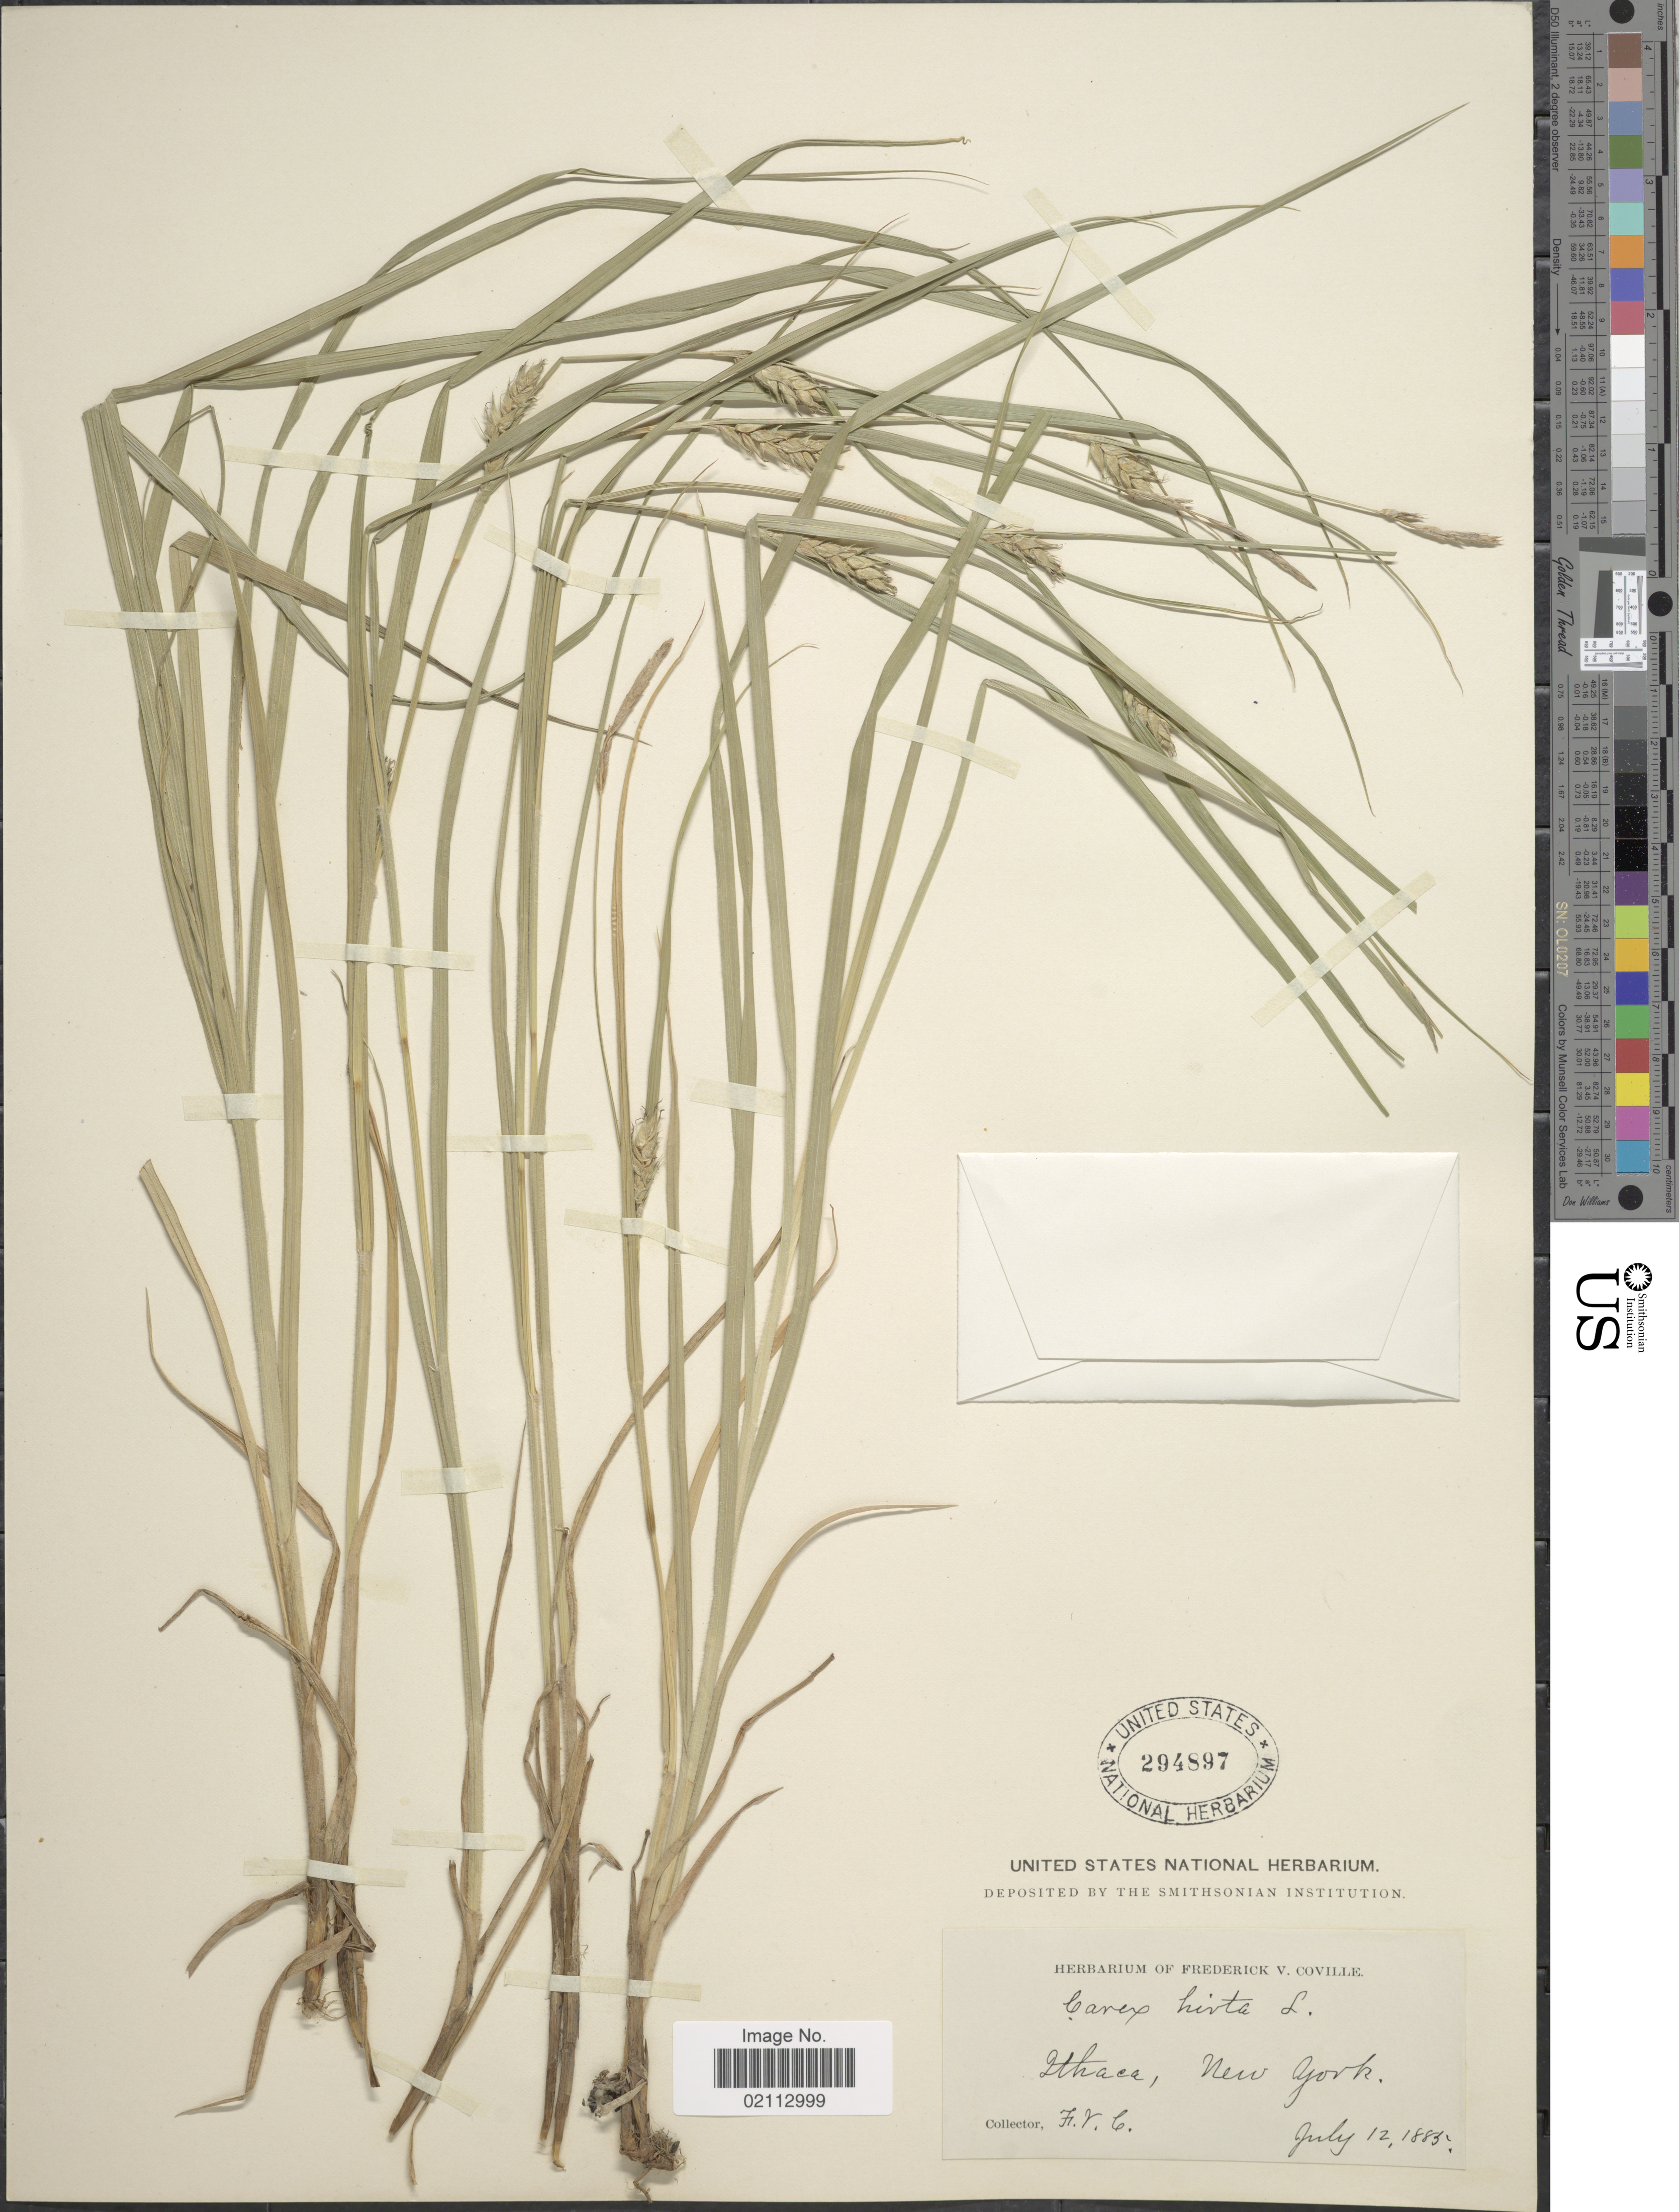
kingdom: Plantae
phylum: Tracheophyta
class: Liliopsida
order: Poales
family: Cyperaceae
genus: Carex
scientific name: Carex hirta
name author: L.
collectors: F. V. Coville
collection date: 1885-07-12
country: United States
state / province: New York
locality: Ithaca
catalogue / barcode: US 294897